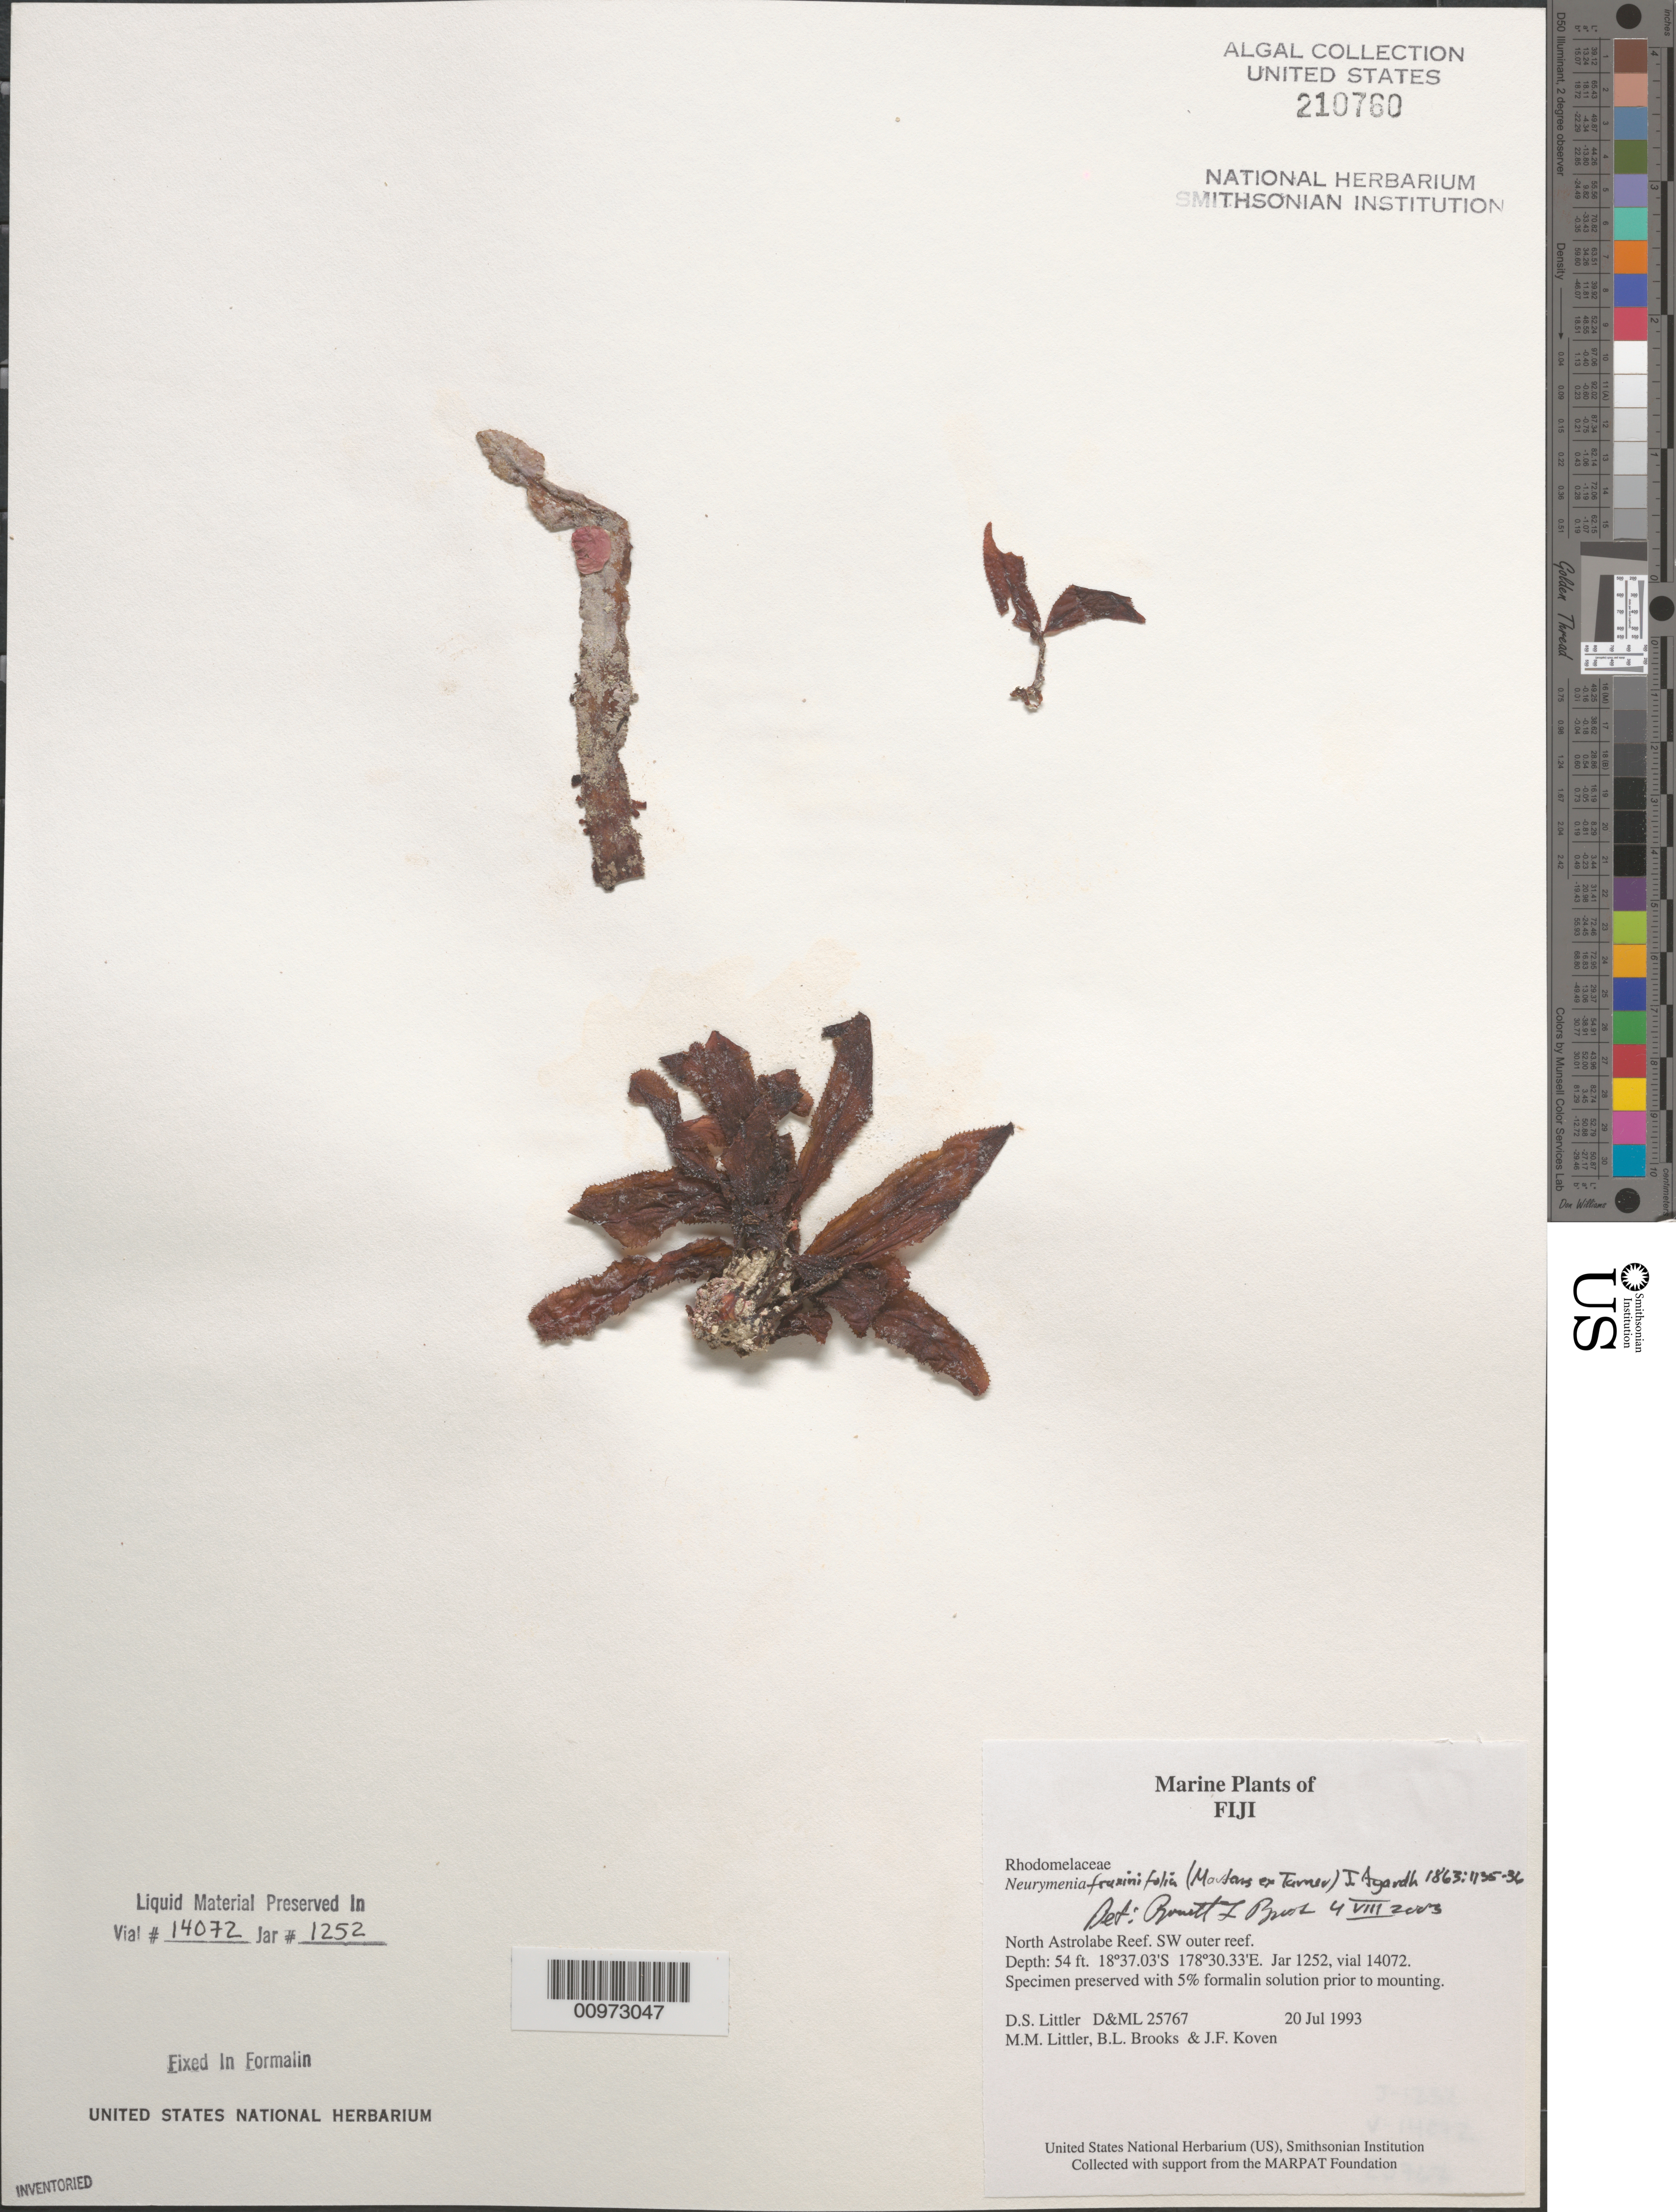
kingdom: Plantae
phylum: Rhodophyta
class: Florideophyceae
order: Ceramiales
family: Rhodomelaceae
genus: Neurymenia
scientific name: Neurymenia fraxinifolia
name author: (Mert. ex Turner) J. Agardh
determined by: Brooks, B. L., (BOT), Smithsonian Institution - National Museum of Natural History (UNITED STATES)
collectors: D. S. Littler, M. M. Littler, B. Brooks & J. Koven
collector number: D&ML 25767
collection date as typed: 20 Jul 1993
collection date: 1993-07-20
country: Fiji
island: North Astrolabe Reef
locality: North Astrolabe Reef, southwest outer reef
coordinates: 18 37.03'S, 178 30.33'E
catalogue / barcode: US 210760